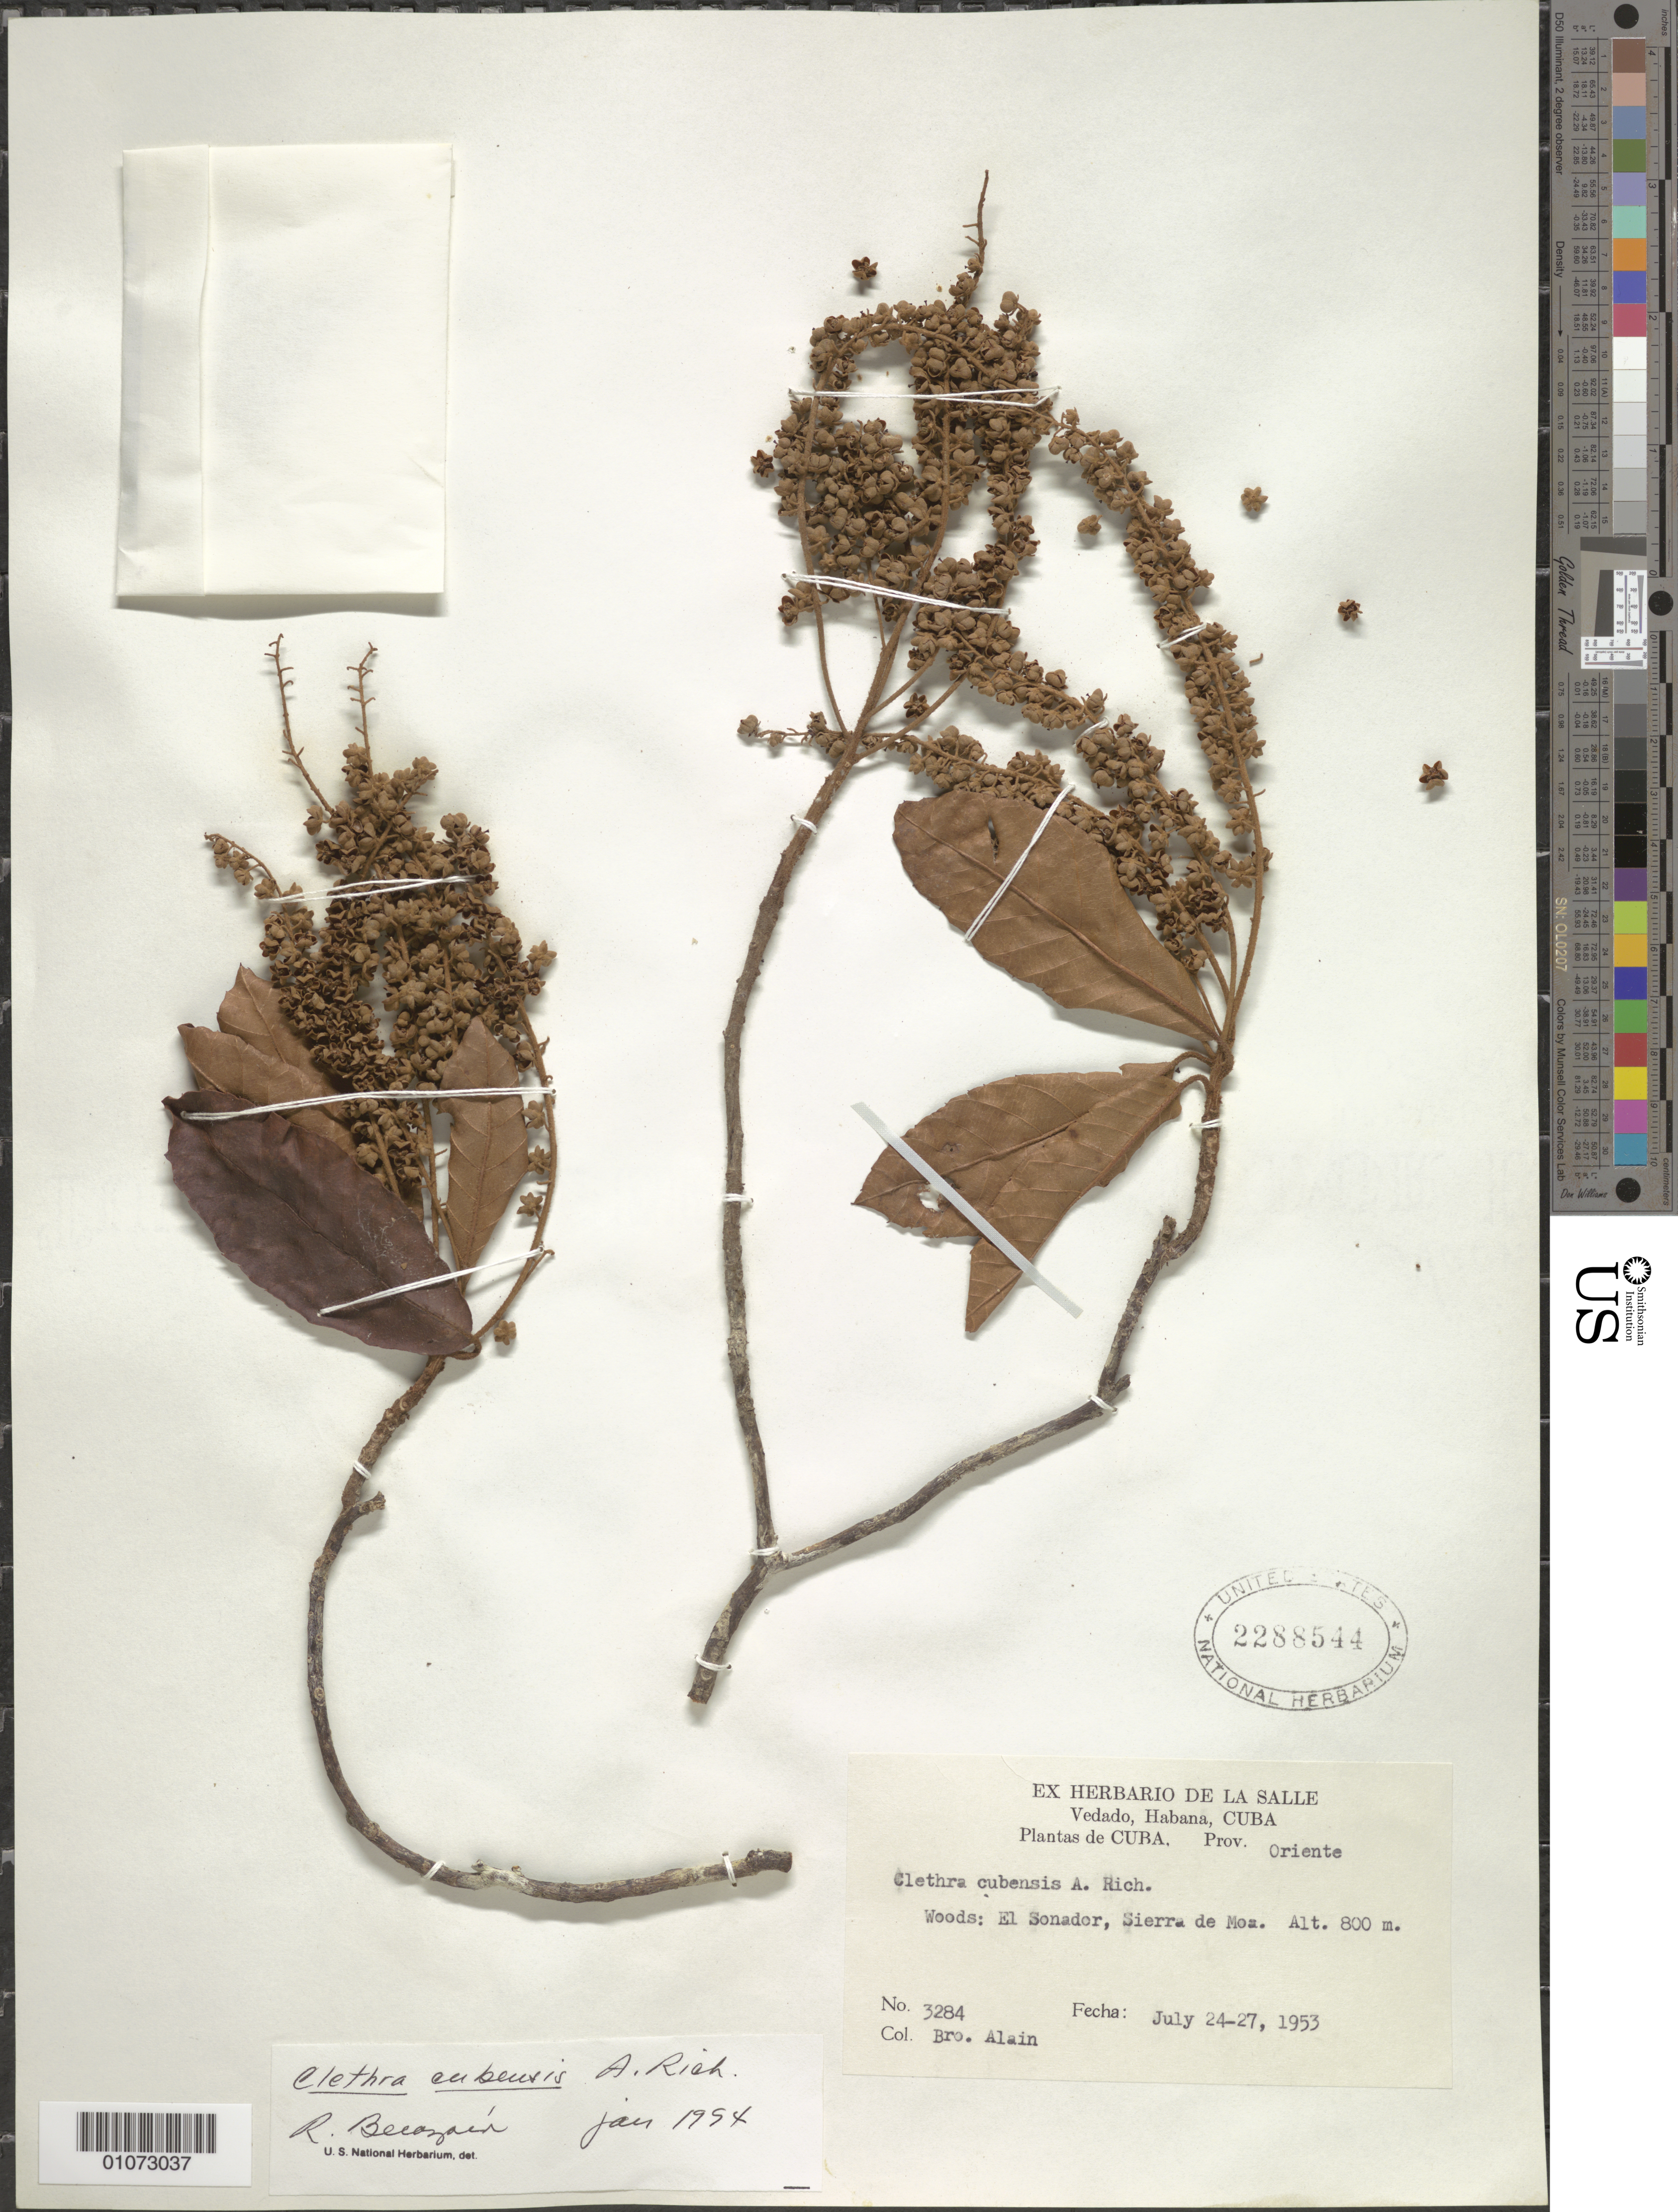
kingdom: Plantae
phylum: Tracheophyta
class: Magnoliopsida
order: Ericales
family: Clethraceae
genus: Clethra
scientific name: Clethra cubensis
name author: A. Rich.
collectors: A. H. Liogier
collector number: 3284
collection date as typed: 24 Jul 1953 to 27 Jul 1953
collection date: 1953-07-24/1953-07-27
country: Cuba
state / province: Oriente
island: Cuba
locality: El Sonador, Sierra de Moz Woods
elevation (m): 800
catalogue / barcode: US 2288544